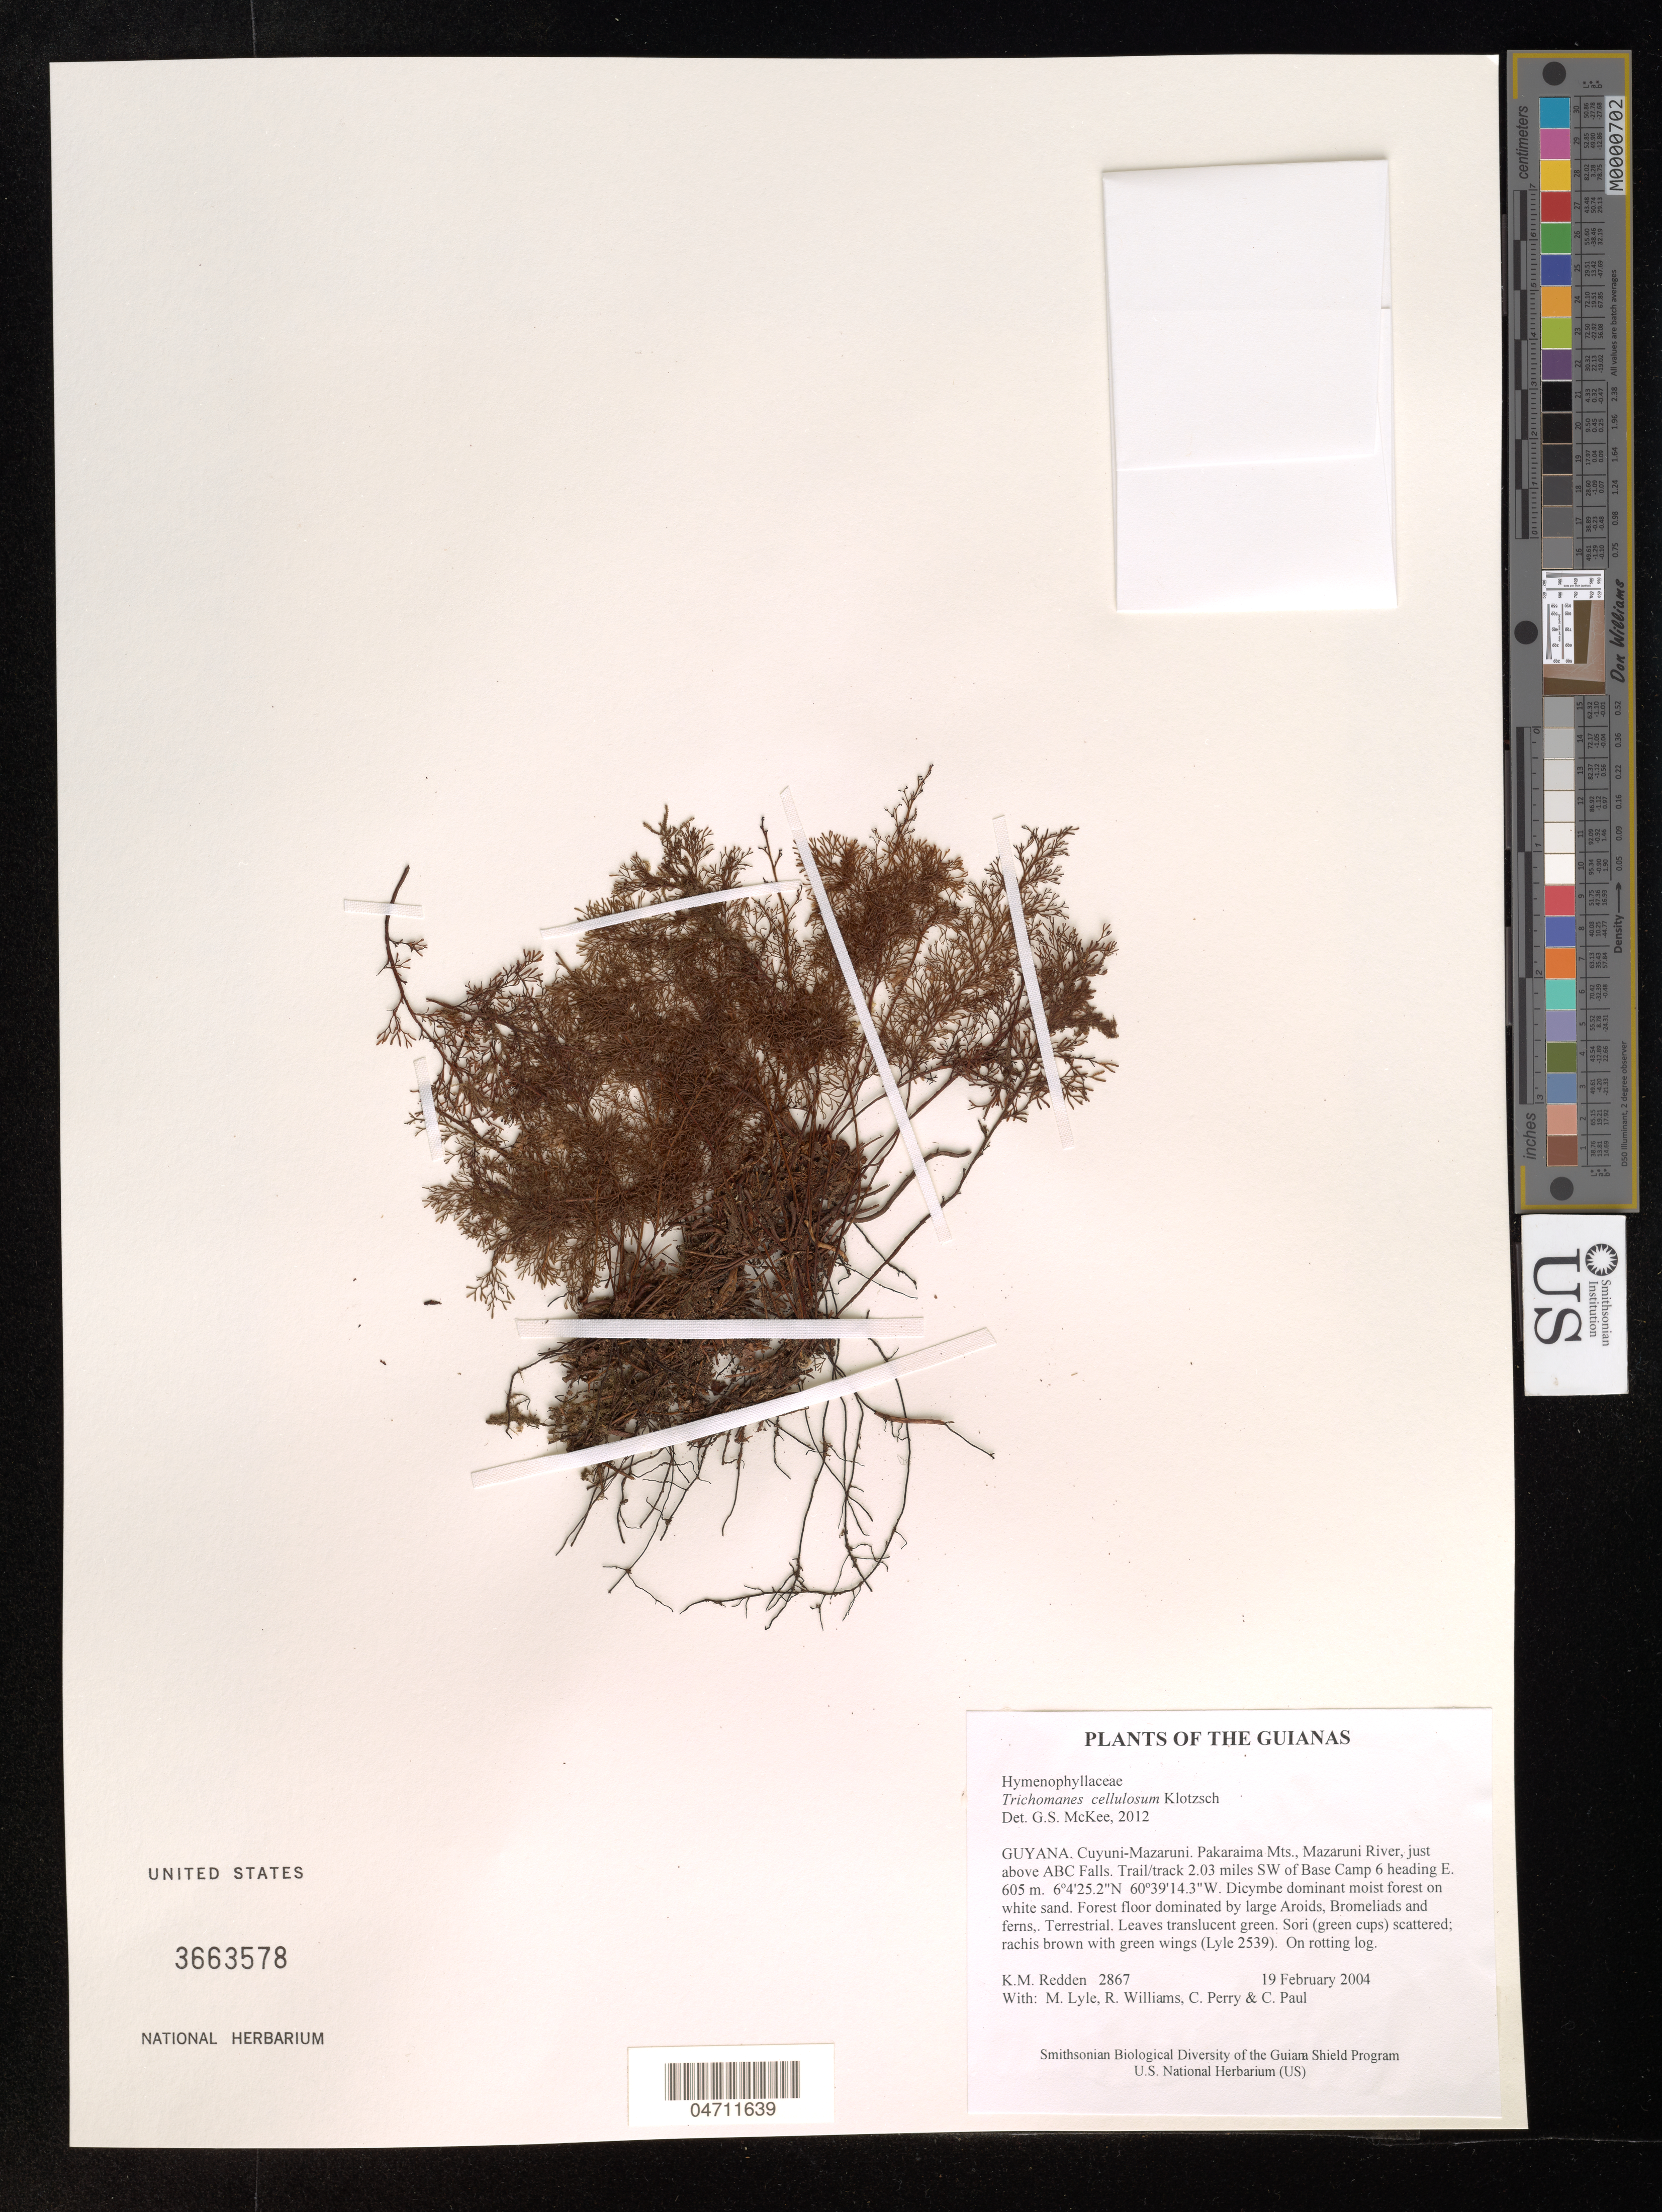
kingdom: Plantae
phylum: Tracheophyta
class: Polypodiopsida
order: Hymenophyllales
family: Hymenophyllaceae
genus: Trichomanes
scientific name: Trichomanes cellulosum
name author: Klotzsch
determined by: McKee, G. S., (US), NMNH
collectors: K. M. Redden, M. Lyle, R. Williams, C. Perry & C. Paul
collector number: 2867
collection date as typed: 19 February 2004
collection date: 2004-02-19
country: Guyana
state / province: Cuyuni-Mazaruni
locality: Pakaraima Mts., Mazaruni River, just above ABC Falls. Trail/track 2.03 miles SW of Base Camp 6 heading E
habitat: Dicymbe dominant moist forest on white sand. Forest floor dominated by large Aroids, Bromeliads and ferns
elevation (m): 605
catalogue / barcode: US 3663578